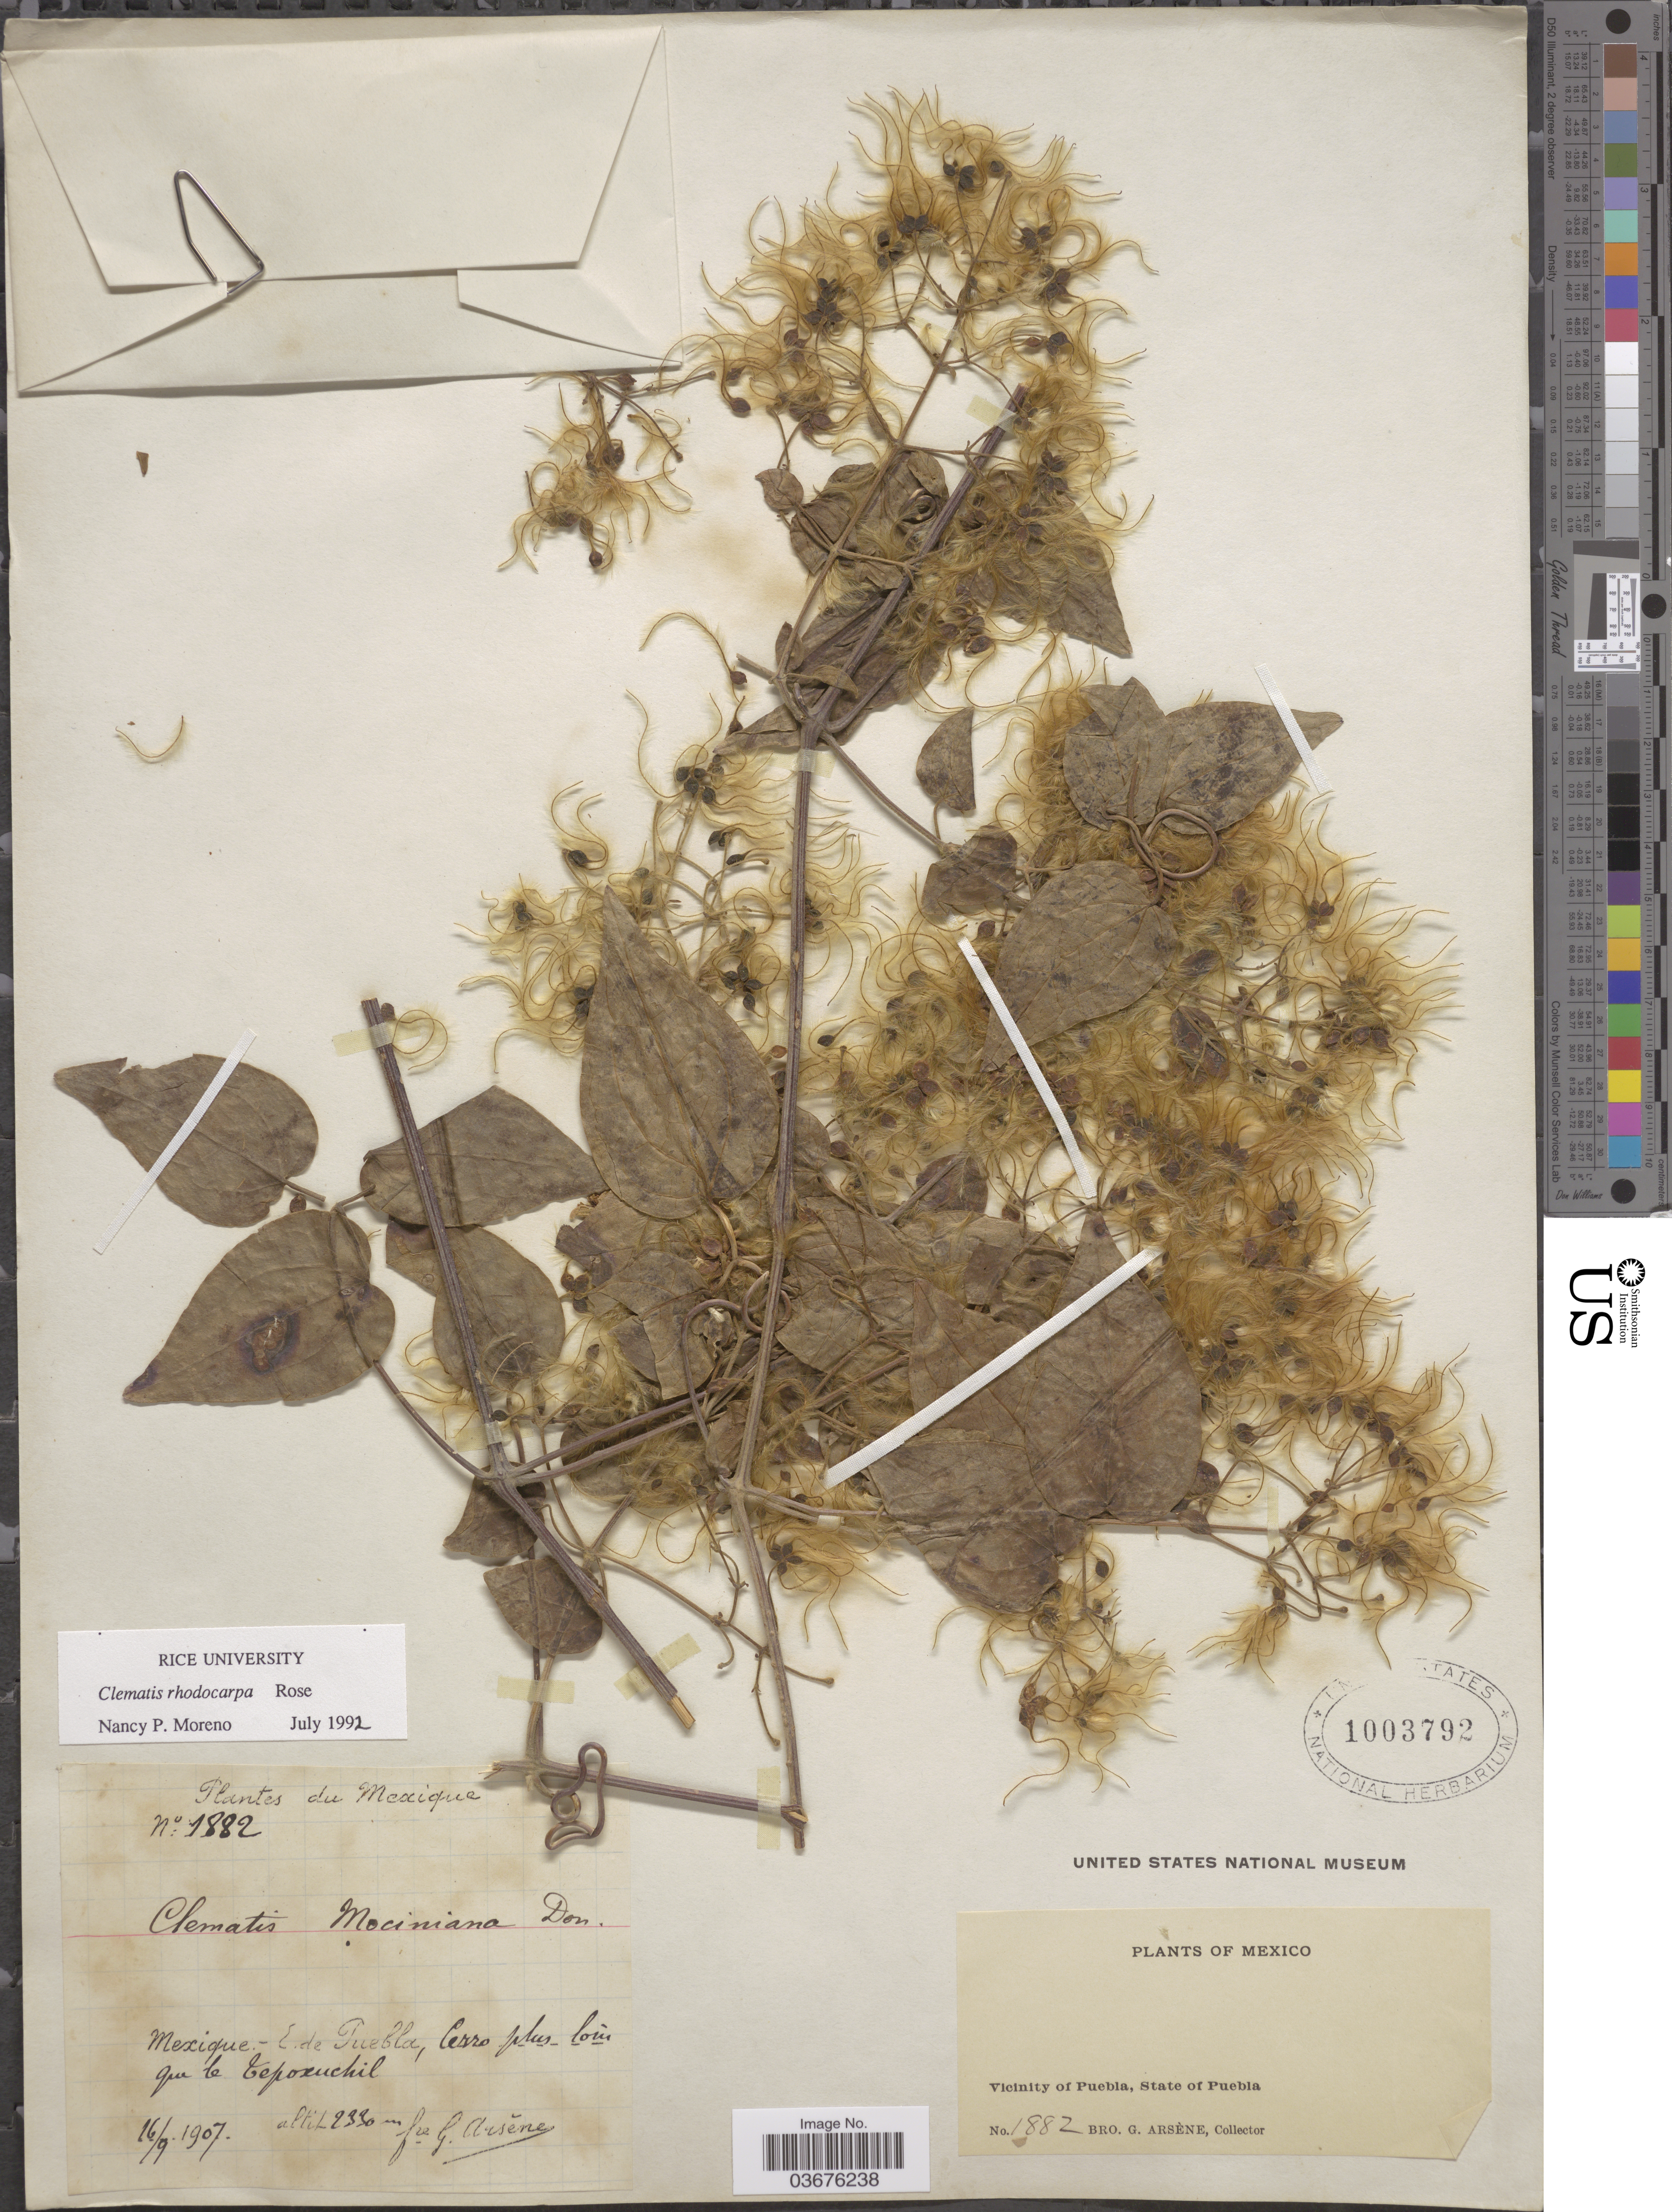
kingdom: Plantae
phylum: Tracheophyta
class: Magnoliopsida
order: Ranunculales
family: Ranunculaceae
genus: Clematis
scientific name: Clematis rhodocarpa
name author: Rose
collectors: Bro. G. Arsène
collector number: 1882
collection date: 1907-09-16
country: Mexico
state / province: Puebla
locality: Cerro plus loin que le Tepoxuchil [Hill further than Tepoxuchil] - Vicinity of Puebla.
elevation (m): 2330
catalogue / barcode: US 1003792